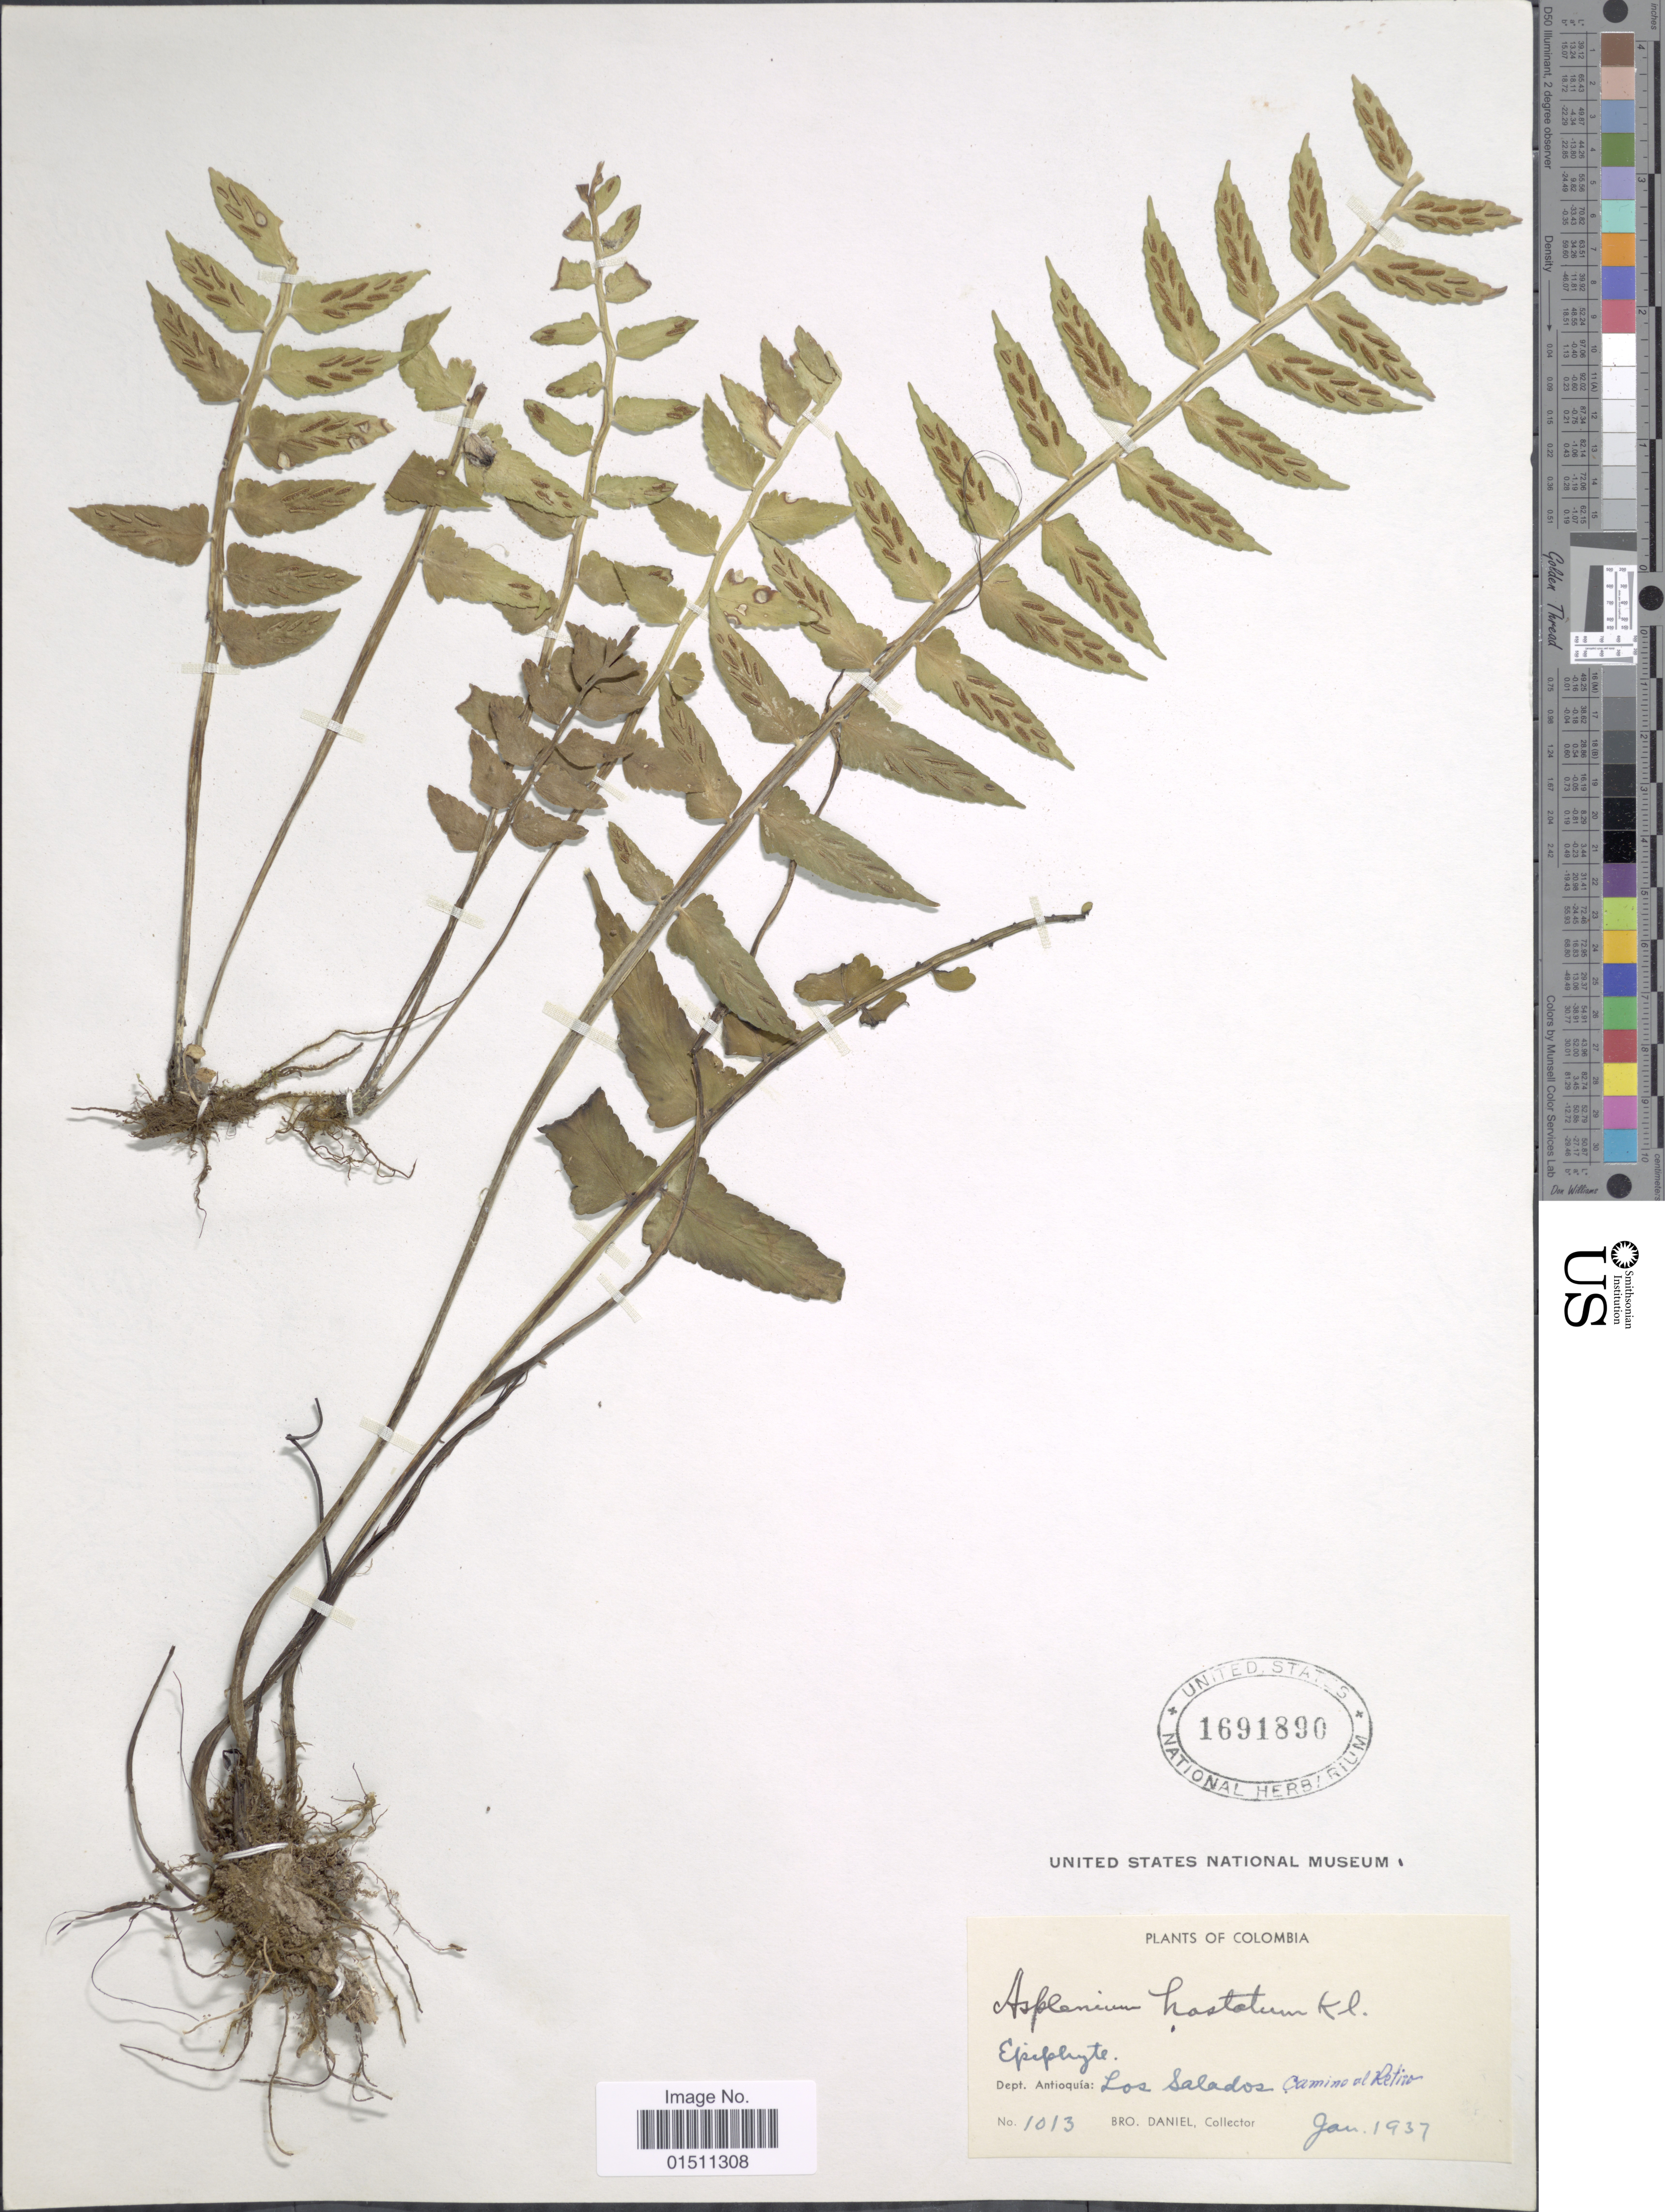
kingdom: Plantae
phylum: Tracheophyta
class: Polypodiopsida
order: Polypodiales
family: Aspleniaceae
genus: Asplenium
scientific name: Asplenium hastatum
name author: Klotzsch ex Kunze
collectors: Bro. Daniel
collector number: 1013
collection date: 1937-01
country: Colombia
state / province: Antioquia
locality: Colombia, Dept. Antioquia: Los Salados, Camino al Retiro.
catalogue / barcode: US 1691890